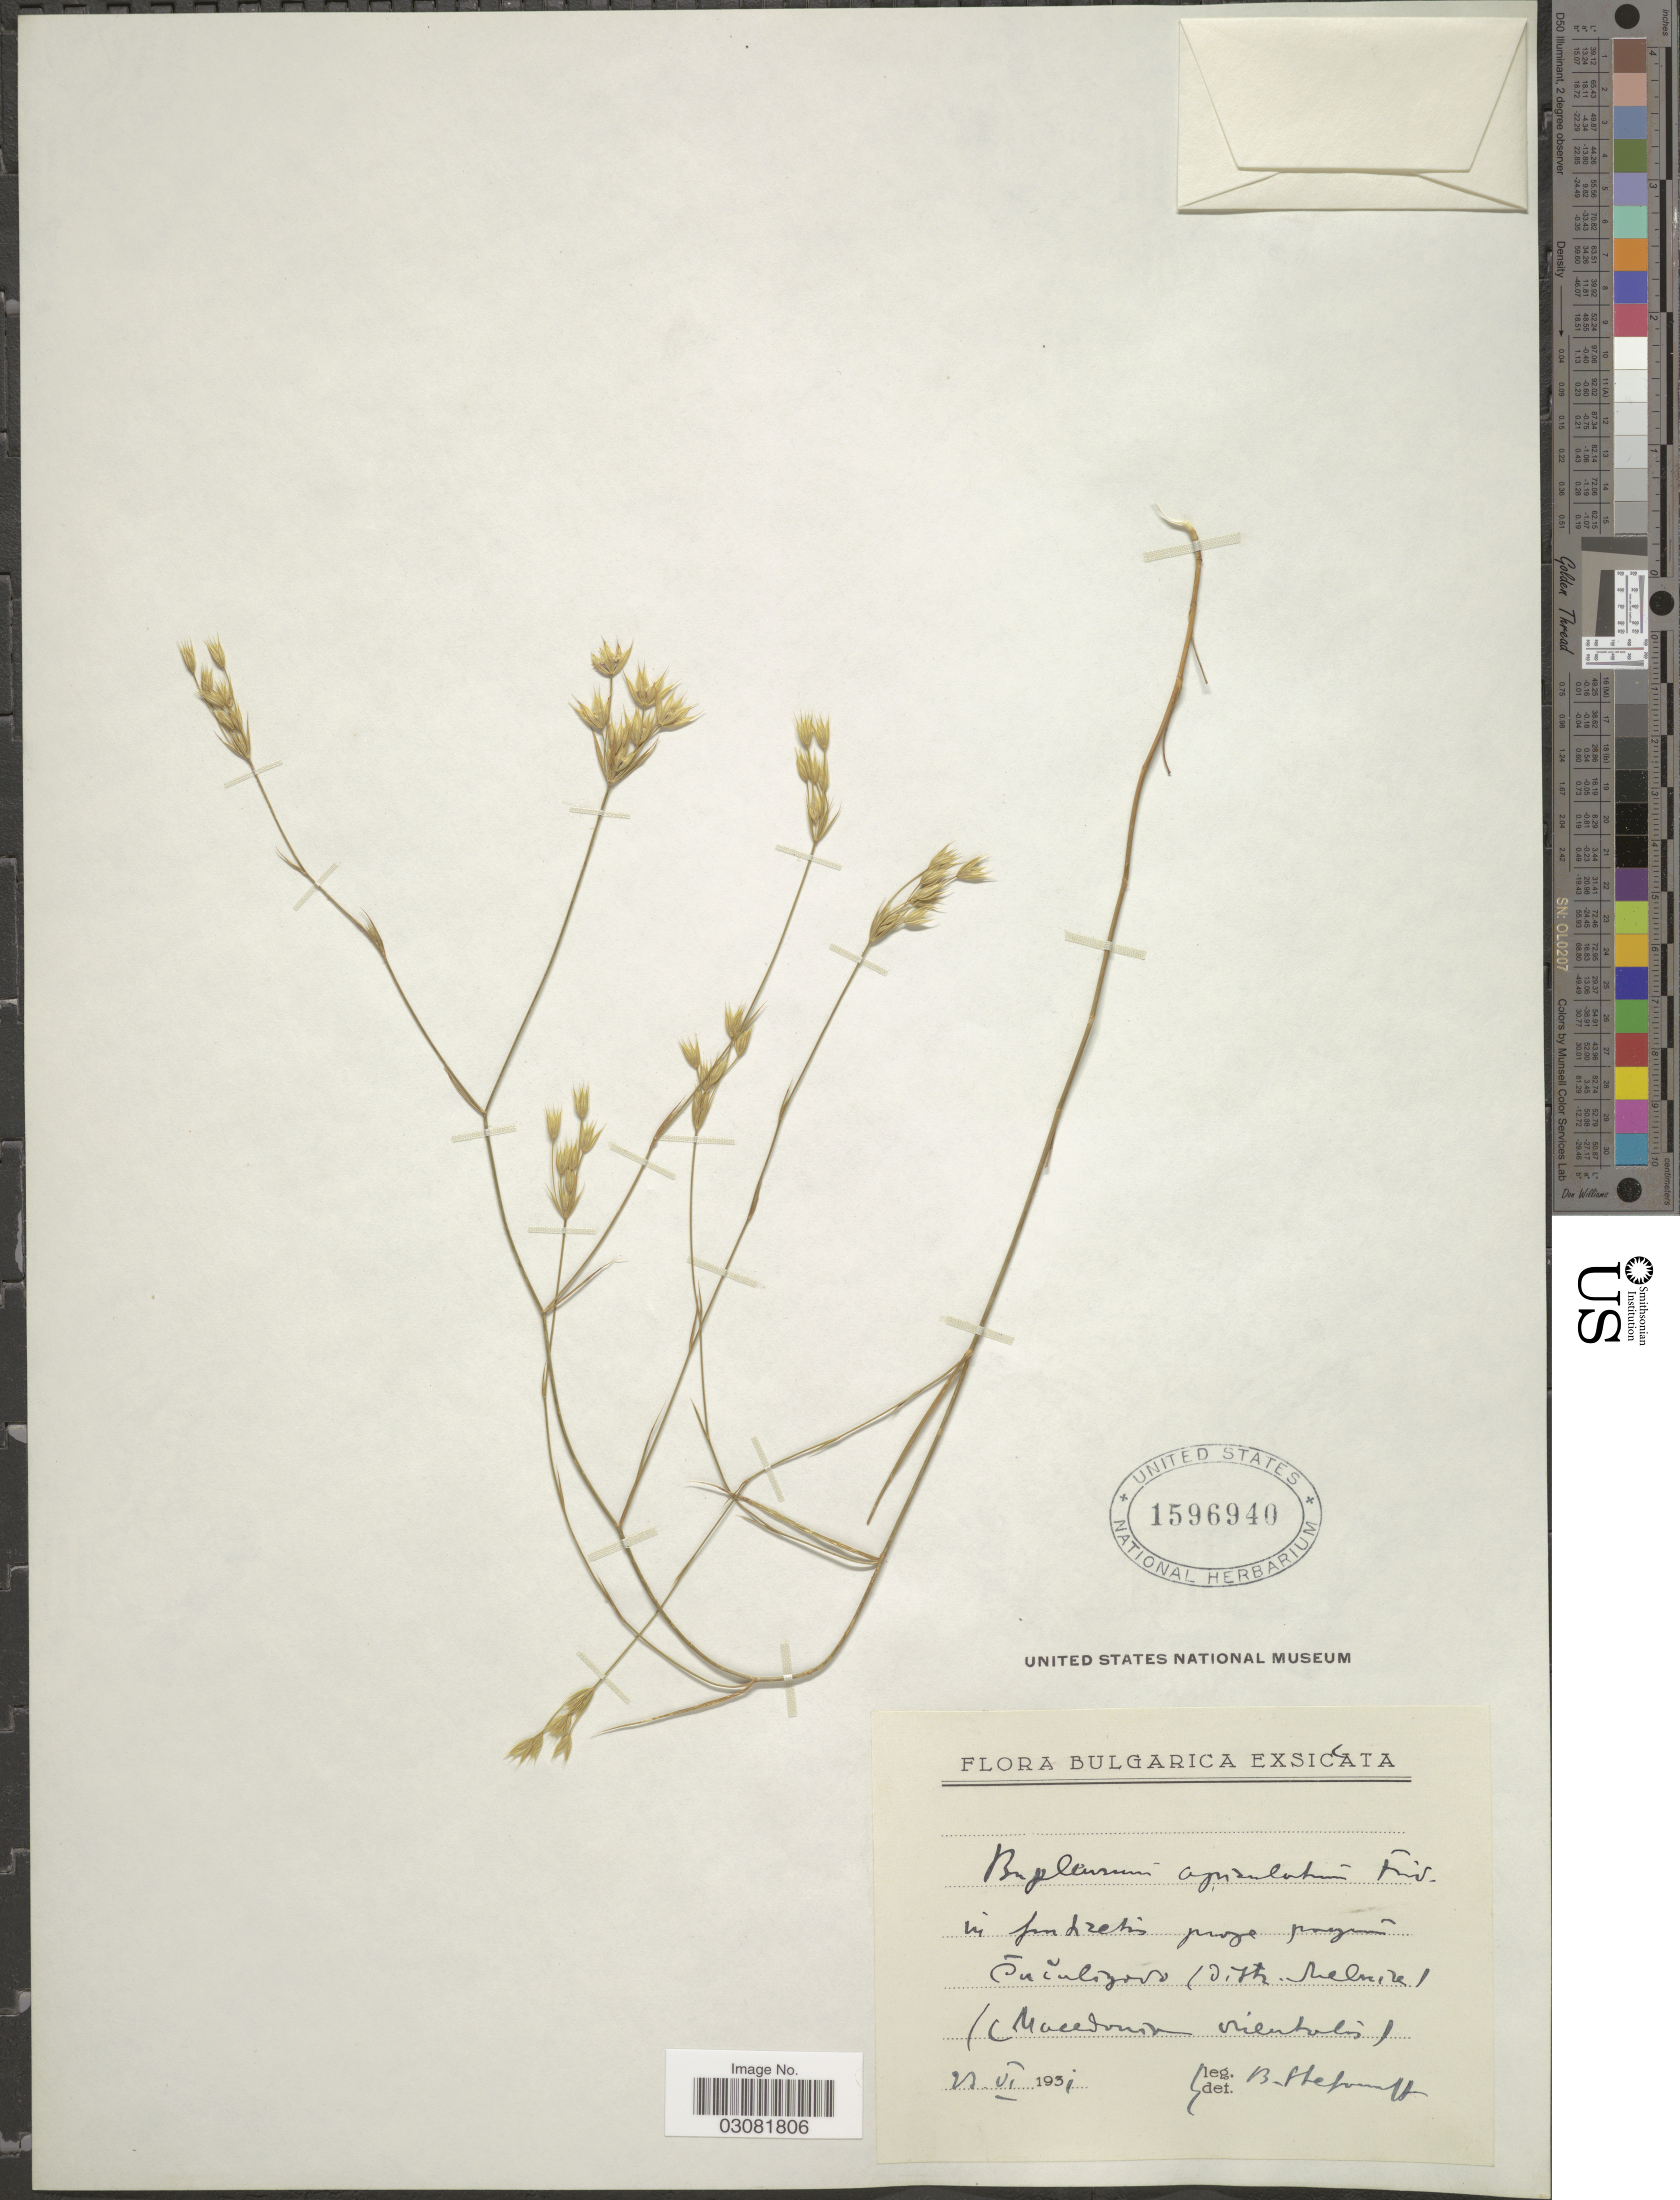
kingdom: Plantae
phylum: Tracheophyta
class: Magnoliopsida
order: Apiales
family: Apiaceae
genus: Bupleurum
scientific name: Bupleurum apiculatum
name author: Friv.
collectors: B. Stefanoff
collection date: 1931-06-28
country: Bulgaria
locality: Bulgarica, (Macedonia orientalis).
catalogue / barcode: US 1596940